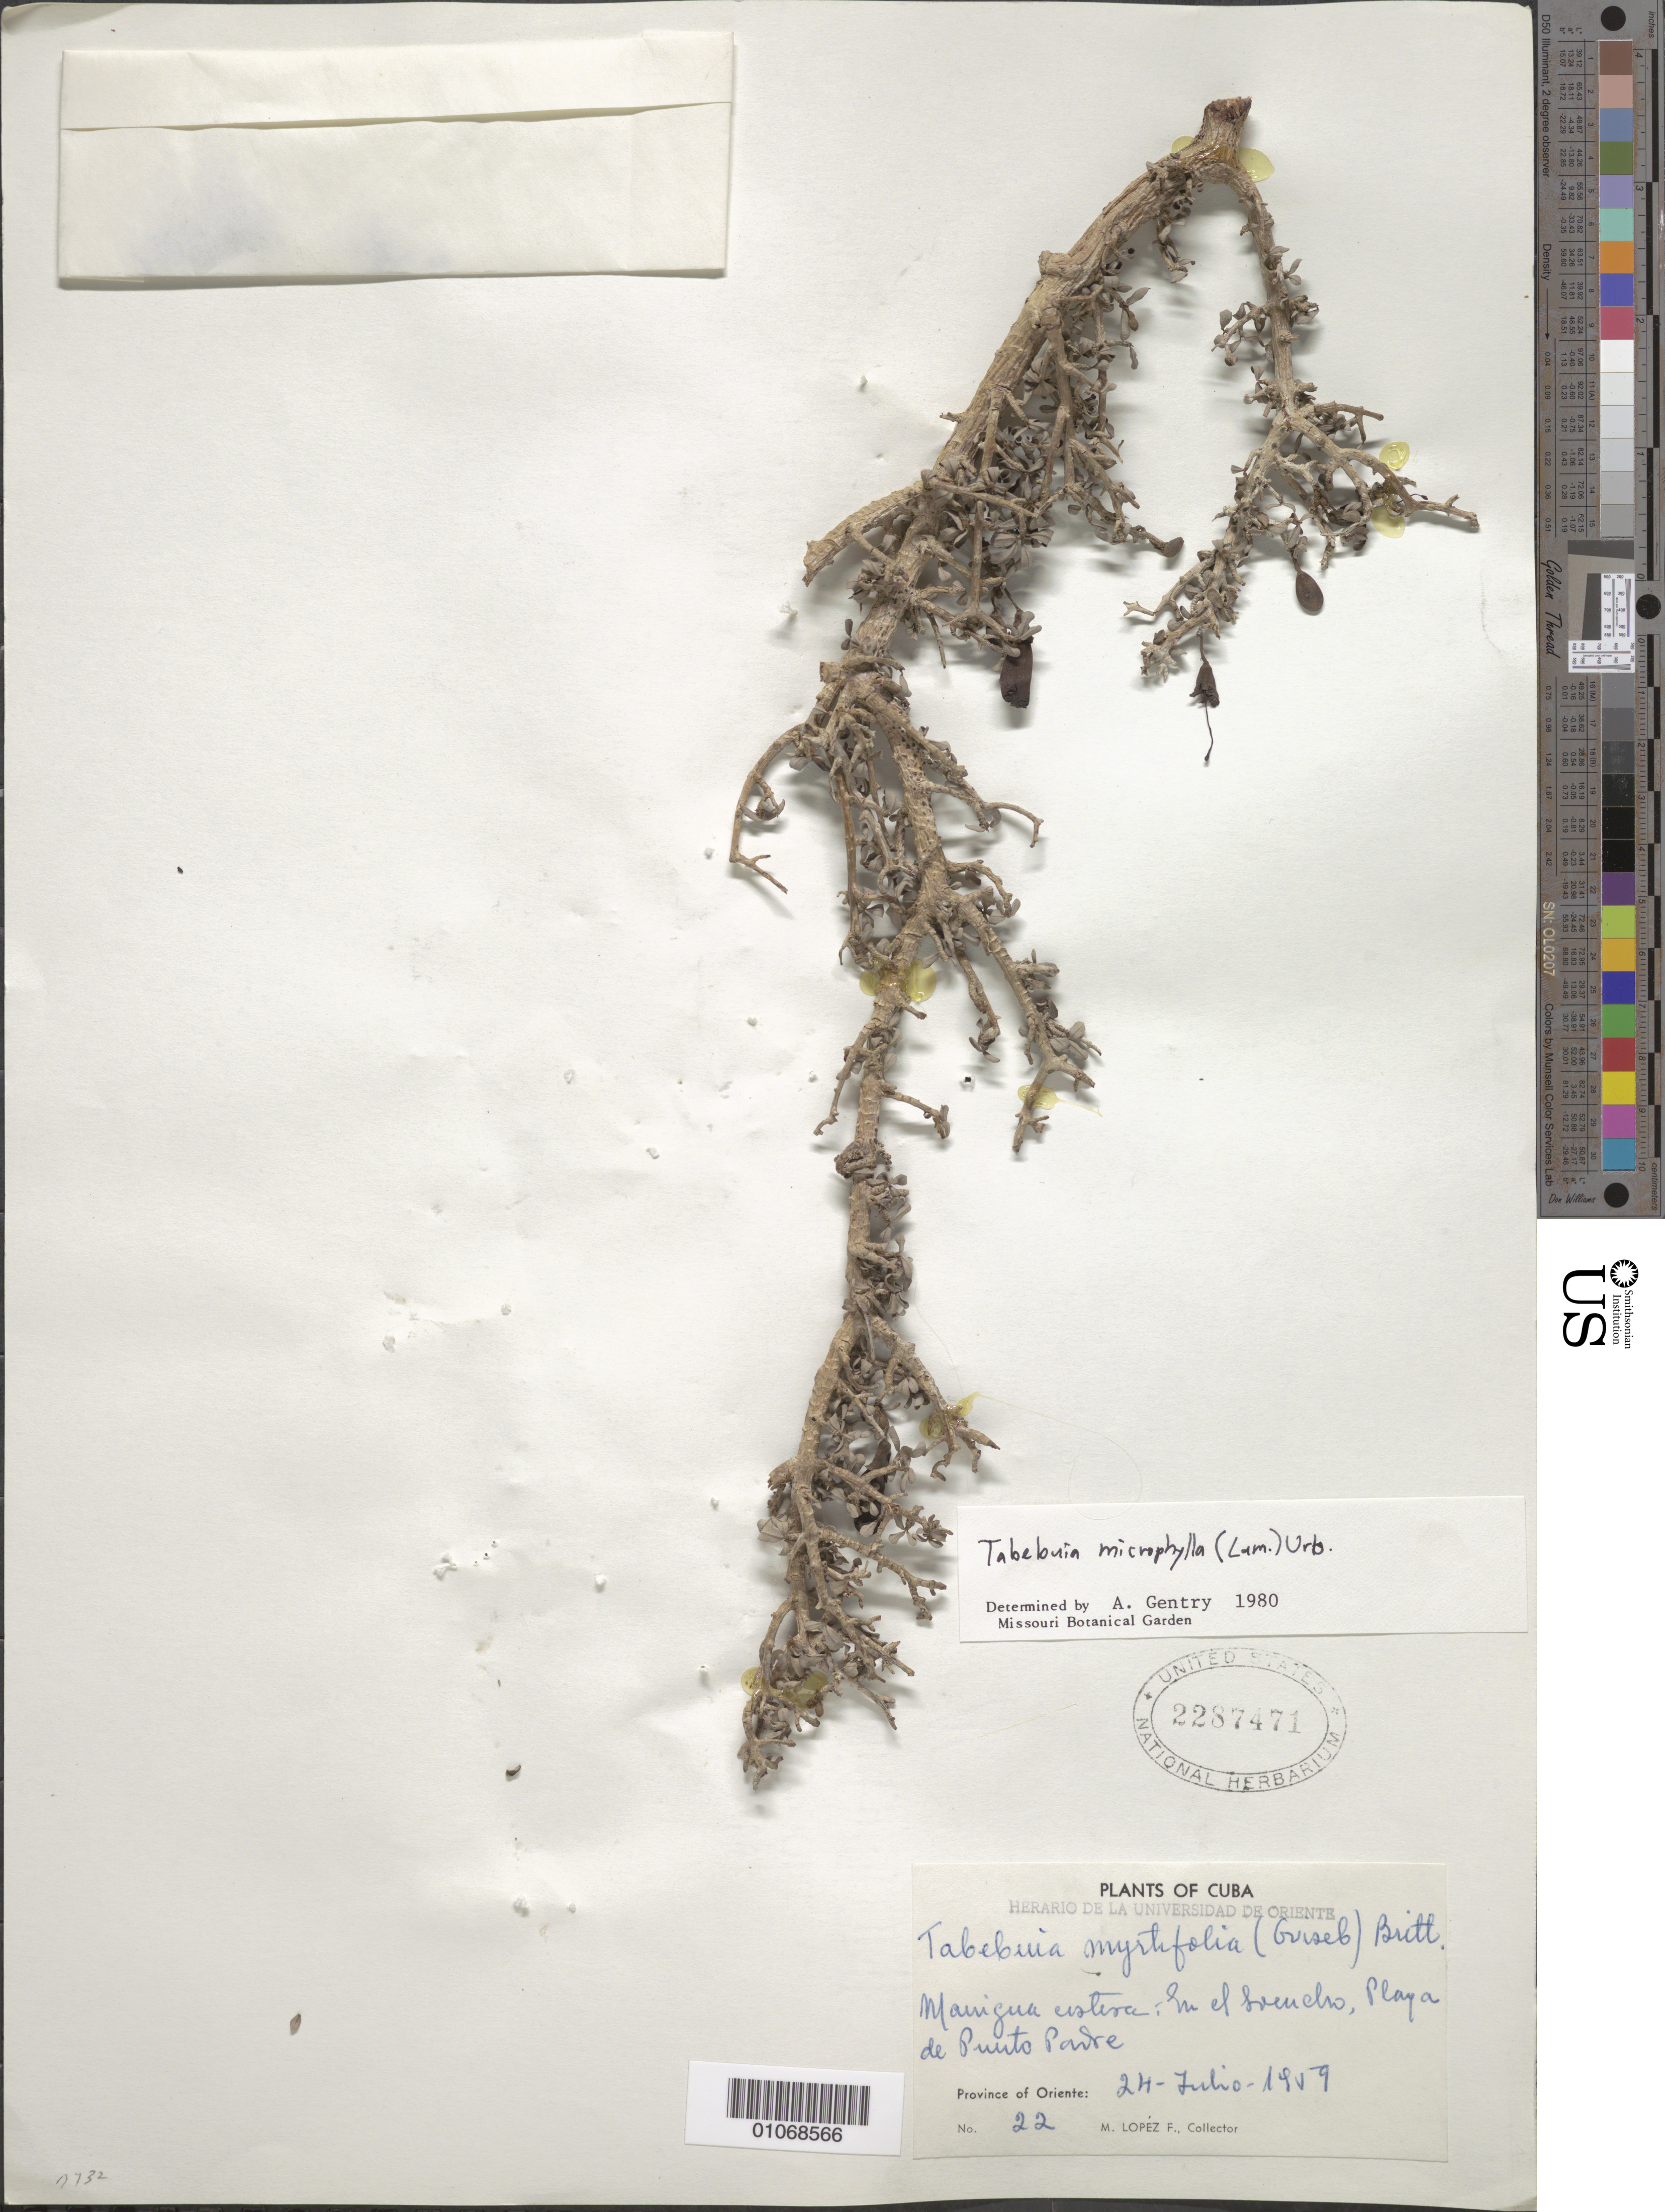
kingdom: Plantae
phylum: Tracheophyta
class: Magnoliopsida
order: Lamiales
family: Bignoniaceae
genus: Tabebuia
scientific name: Tabebuia microphylla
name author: (Lam.) Urb.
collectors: M. López Figueiras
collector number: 22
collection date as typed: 24 Jul 1919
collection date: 1919-07-24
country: Cuba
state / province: Oriente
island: Cuba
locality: Manigua cistera, Playa de Punto Padre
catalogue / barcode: US 2287471